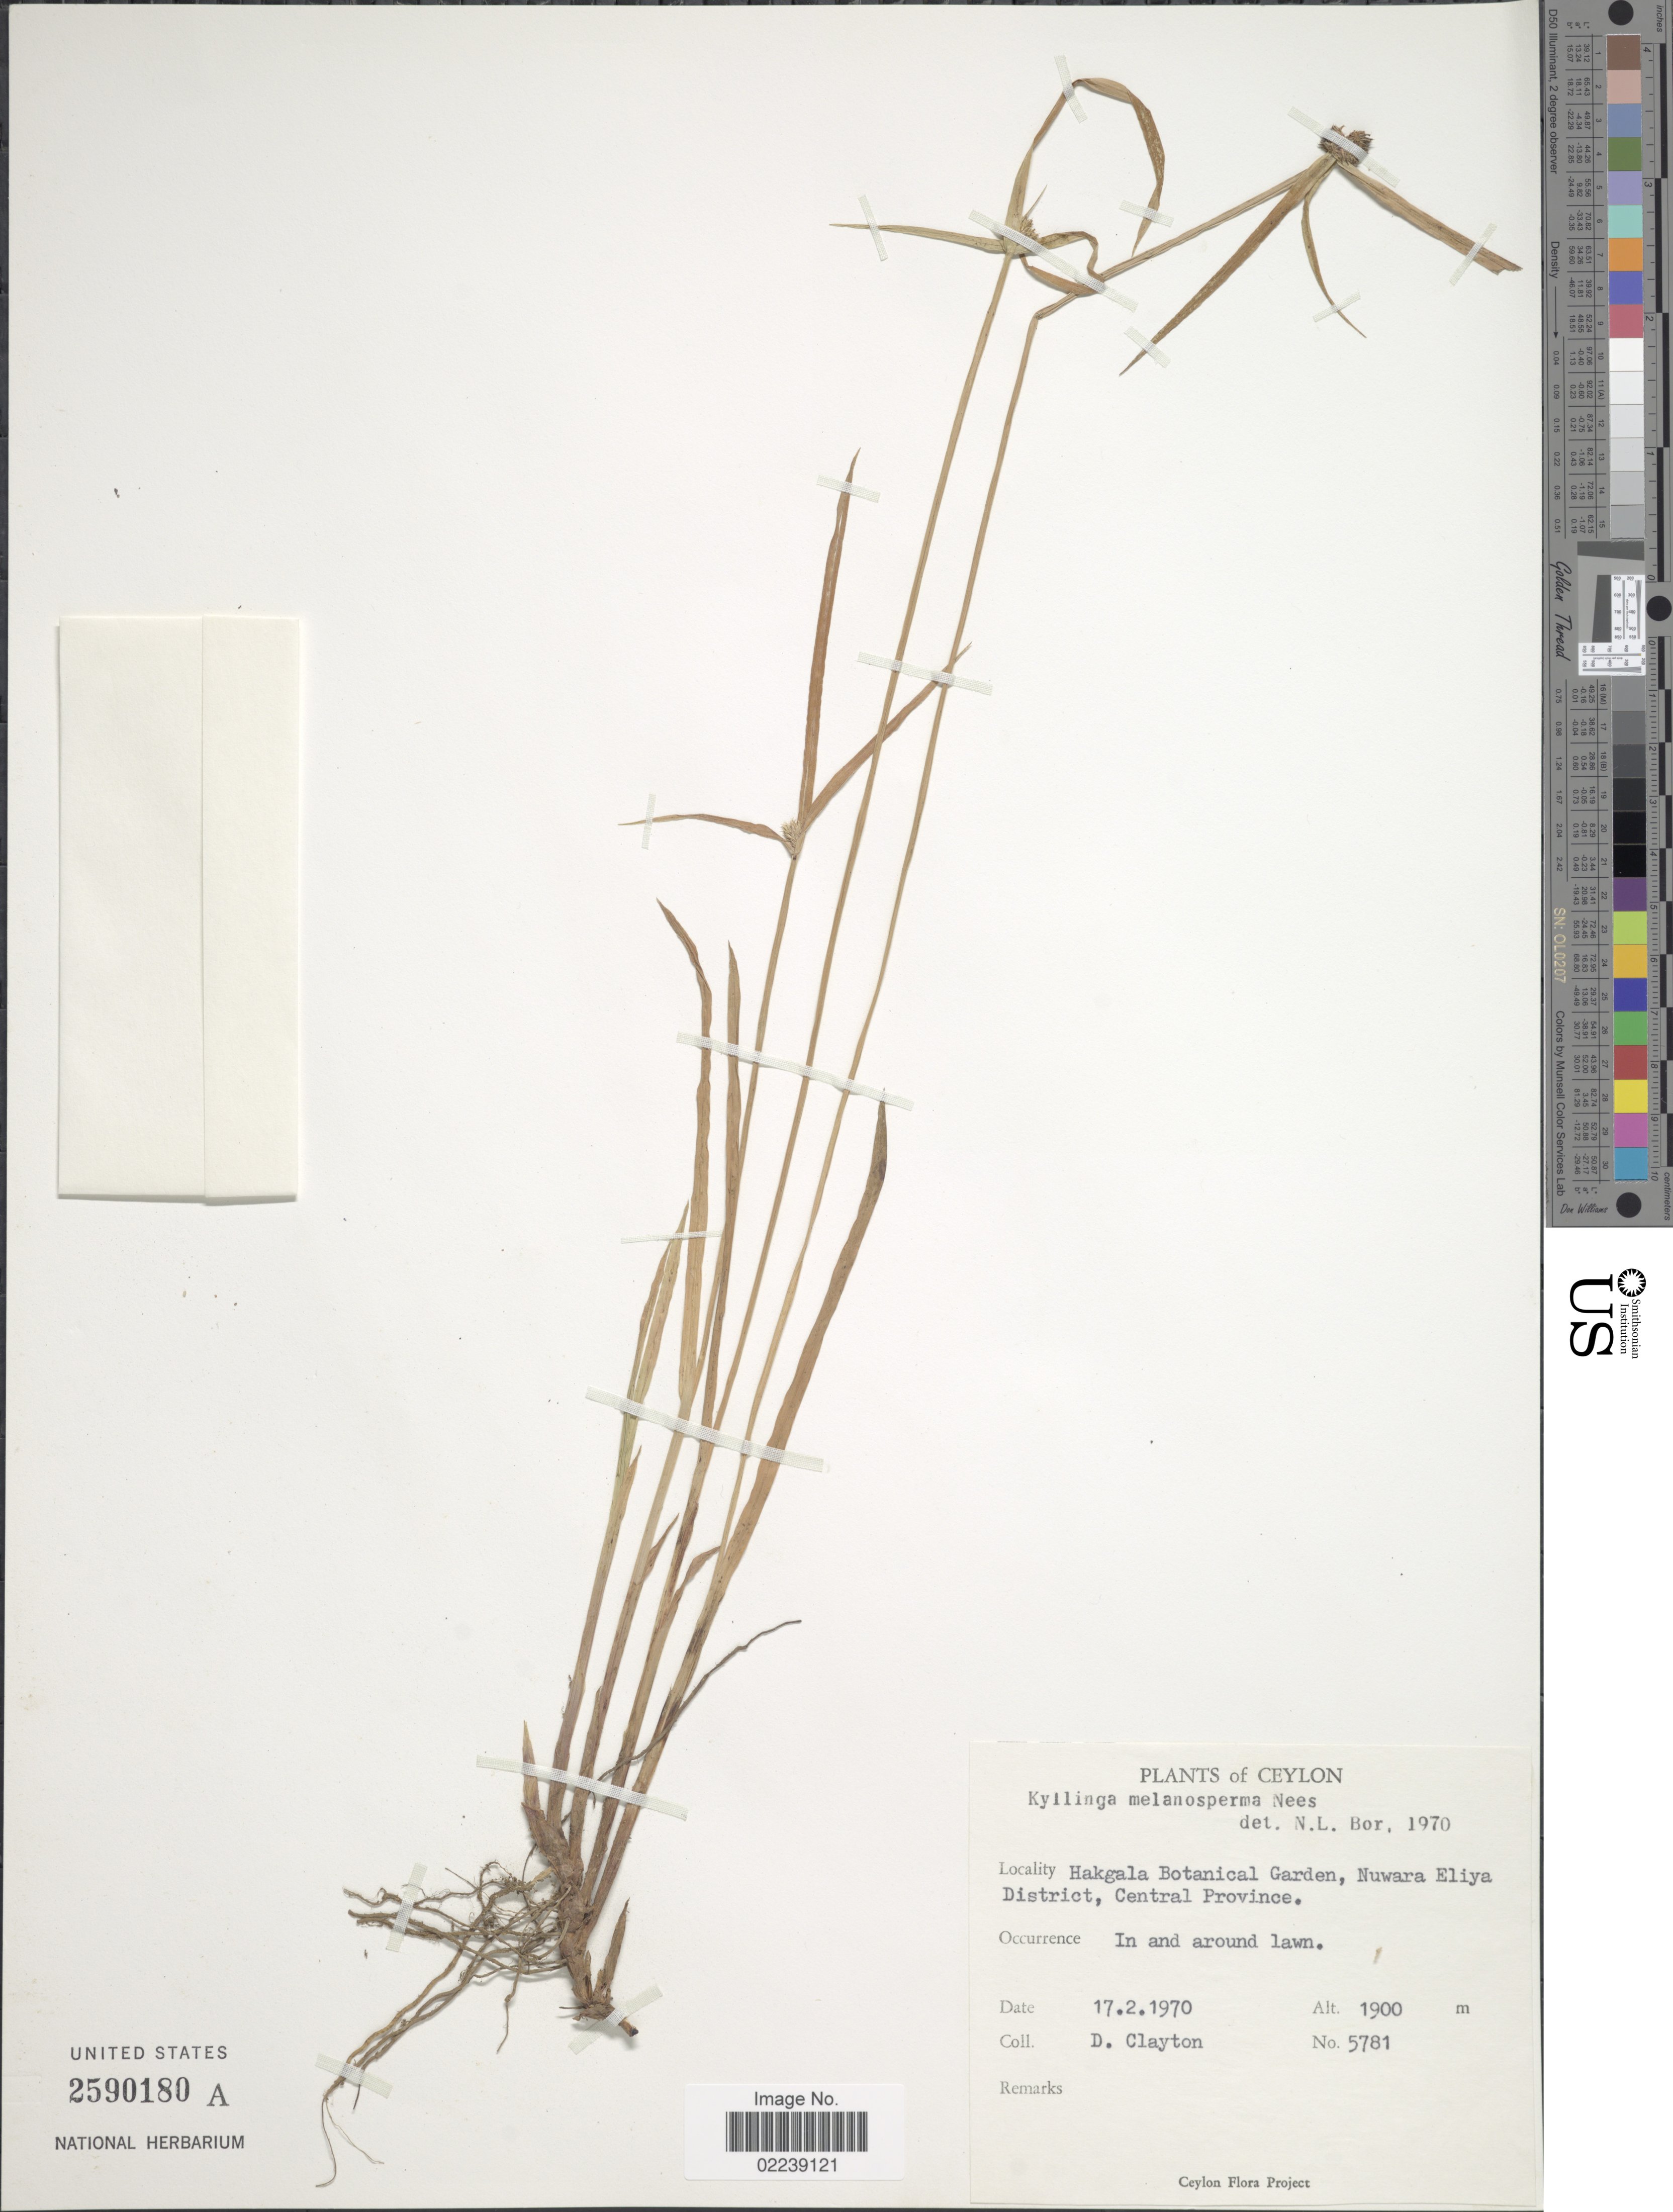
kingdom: Plantae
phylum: Tracheophyta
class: Liliopsida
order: Poales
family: Cyperaceae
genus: Cyperus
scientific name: Cyperus melanospermus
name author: (Nees) Valck. Sur.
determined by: Strong, M. T., (US), Smithsonian Institution - National Museum of Natural History (UNITED STATES)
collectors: D. Clayton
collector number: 5781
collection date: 1970-02-17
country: Sri Lanka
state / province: Central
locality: Ceylon. Hakgala Botanical Garden, Nuwara Eliya District, Central Provice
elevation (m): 1900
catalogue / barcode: US 2590180A